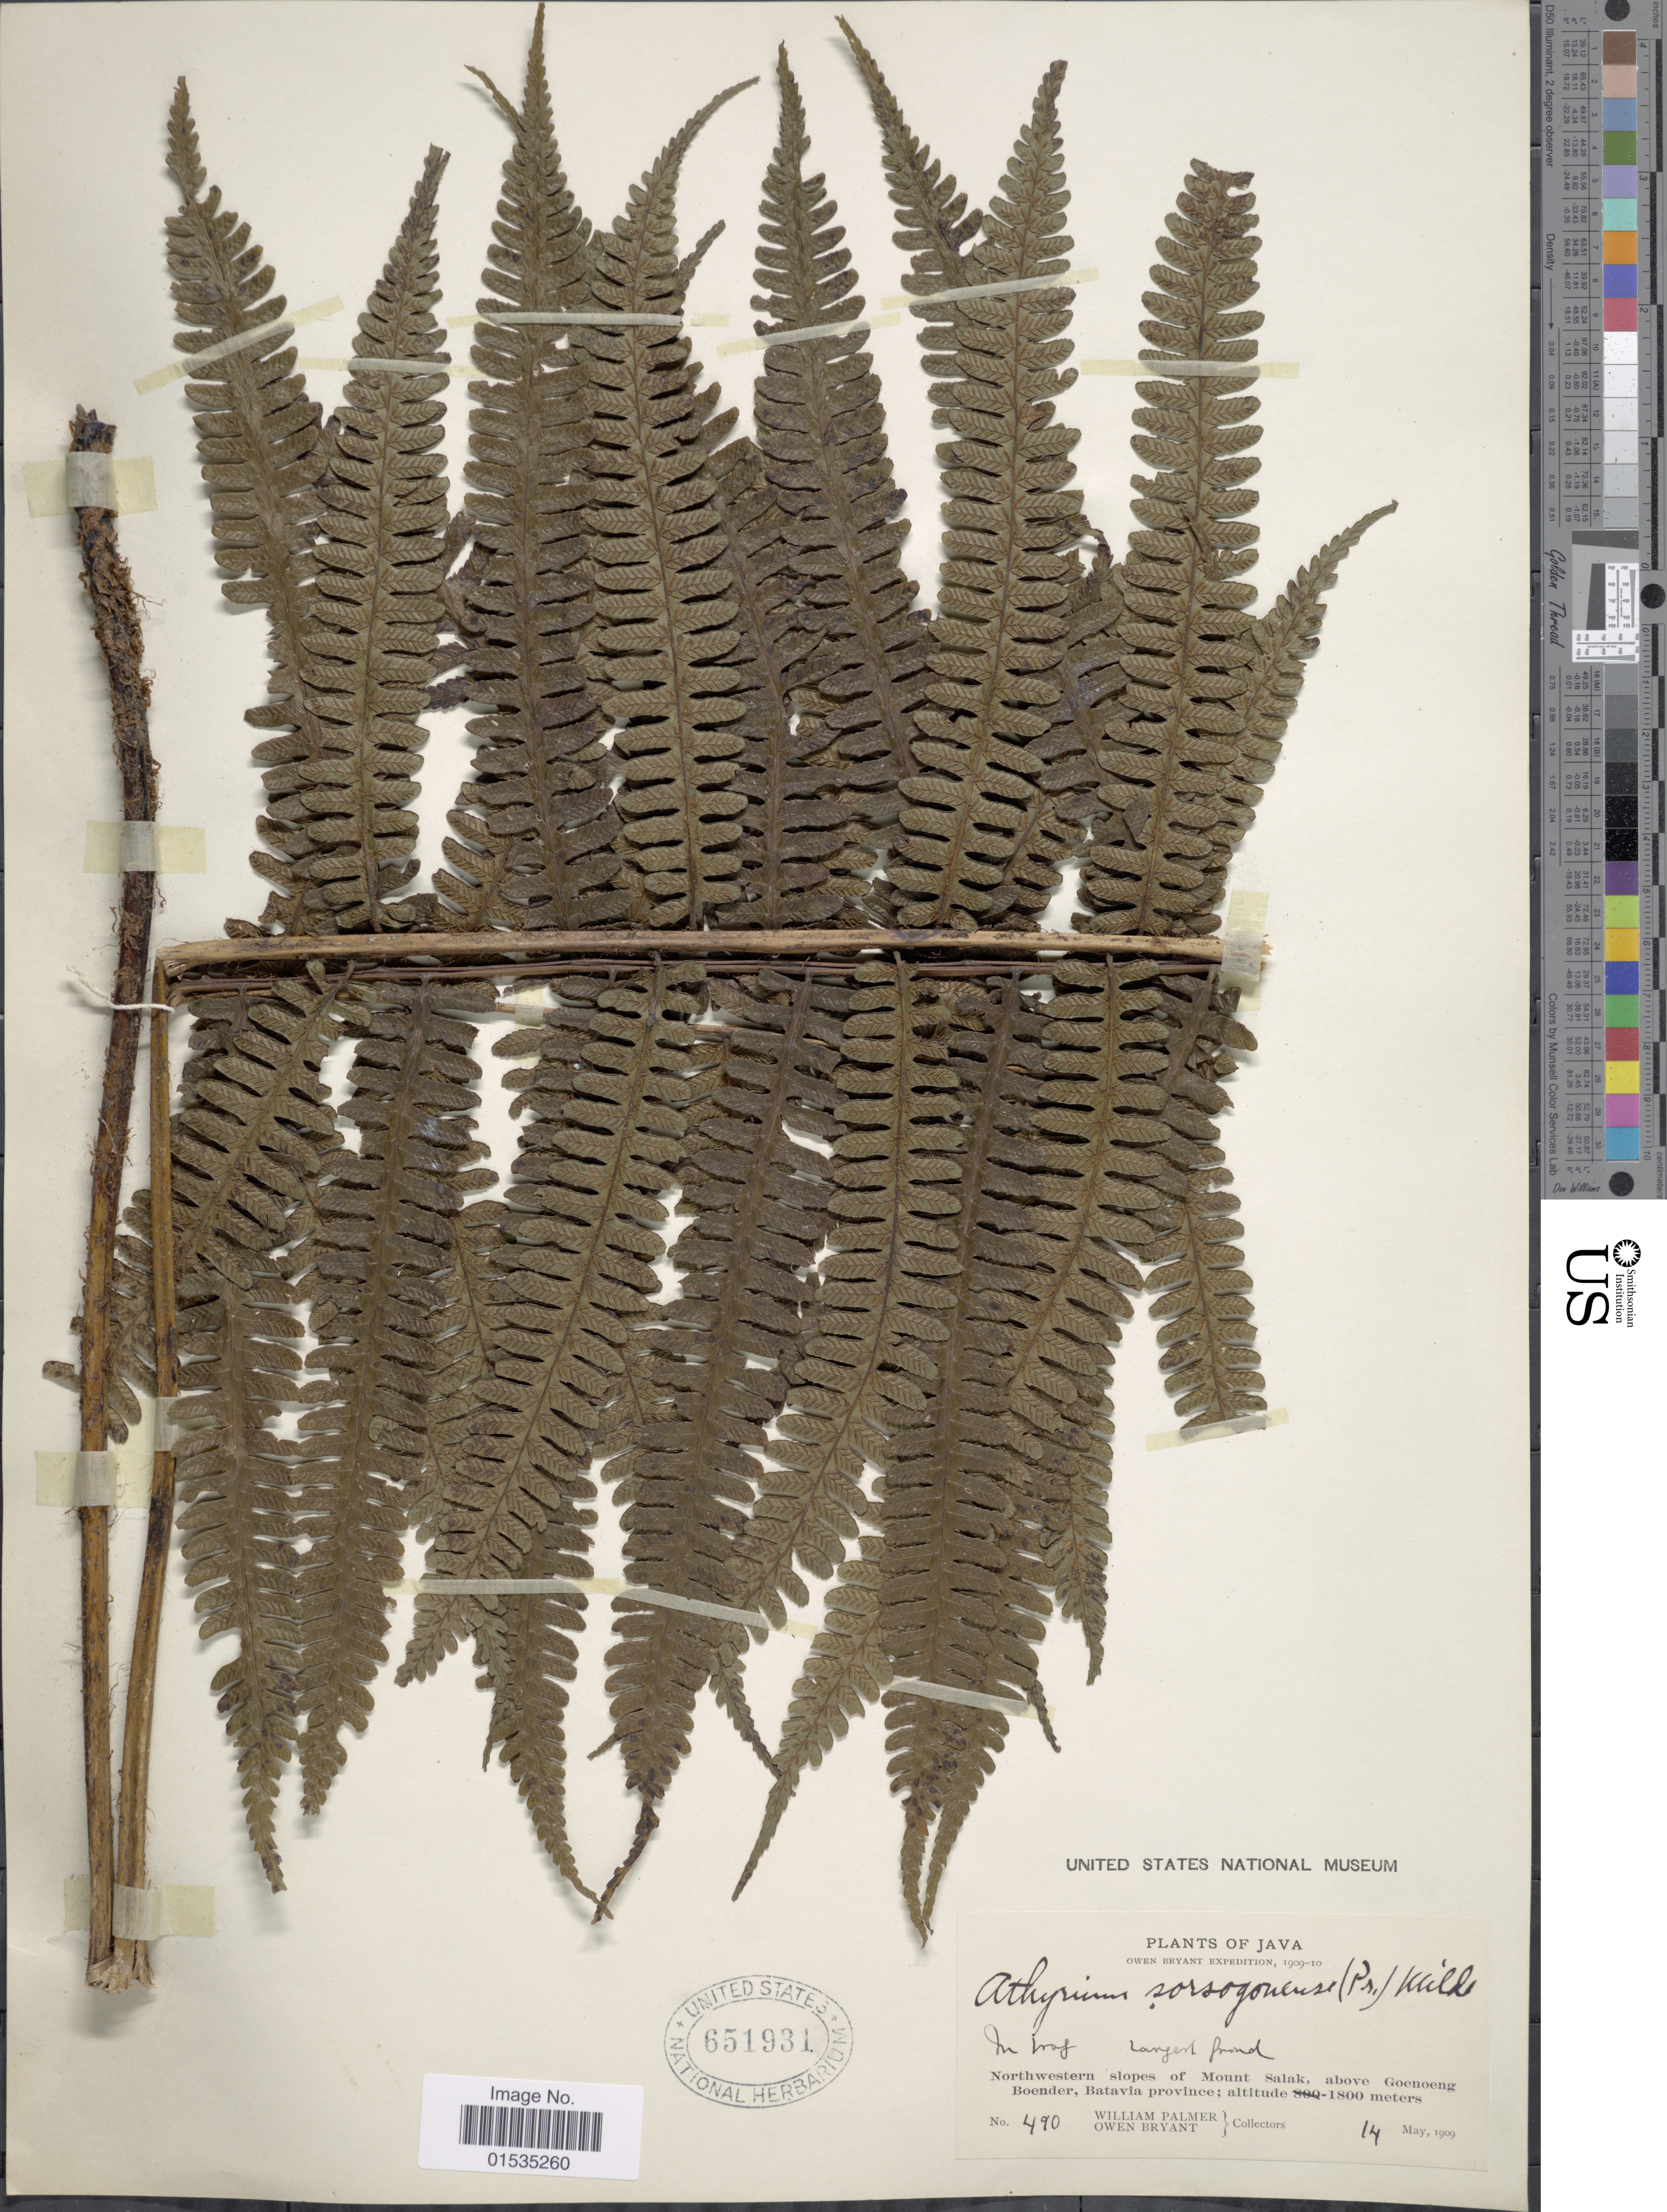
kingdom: Plantae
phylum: Tracheophyta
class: Polypodiopsida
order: Polypodiales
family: Athyriaceae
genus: Diplazium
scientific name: Diplazium speciosum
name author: Brack. in Wilkes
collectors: W. Palmer & O. Bryant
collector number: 490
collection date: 1909-05-14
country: Indonesia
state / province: Java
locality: Northwestern slopes of Mount Salak, above Goenoeng Boender, Batavia province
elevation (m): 1800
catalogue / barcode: US 651931